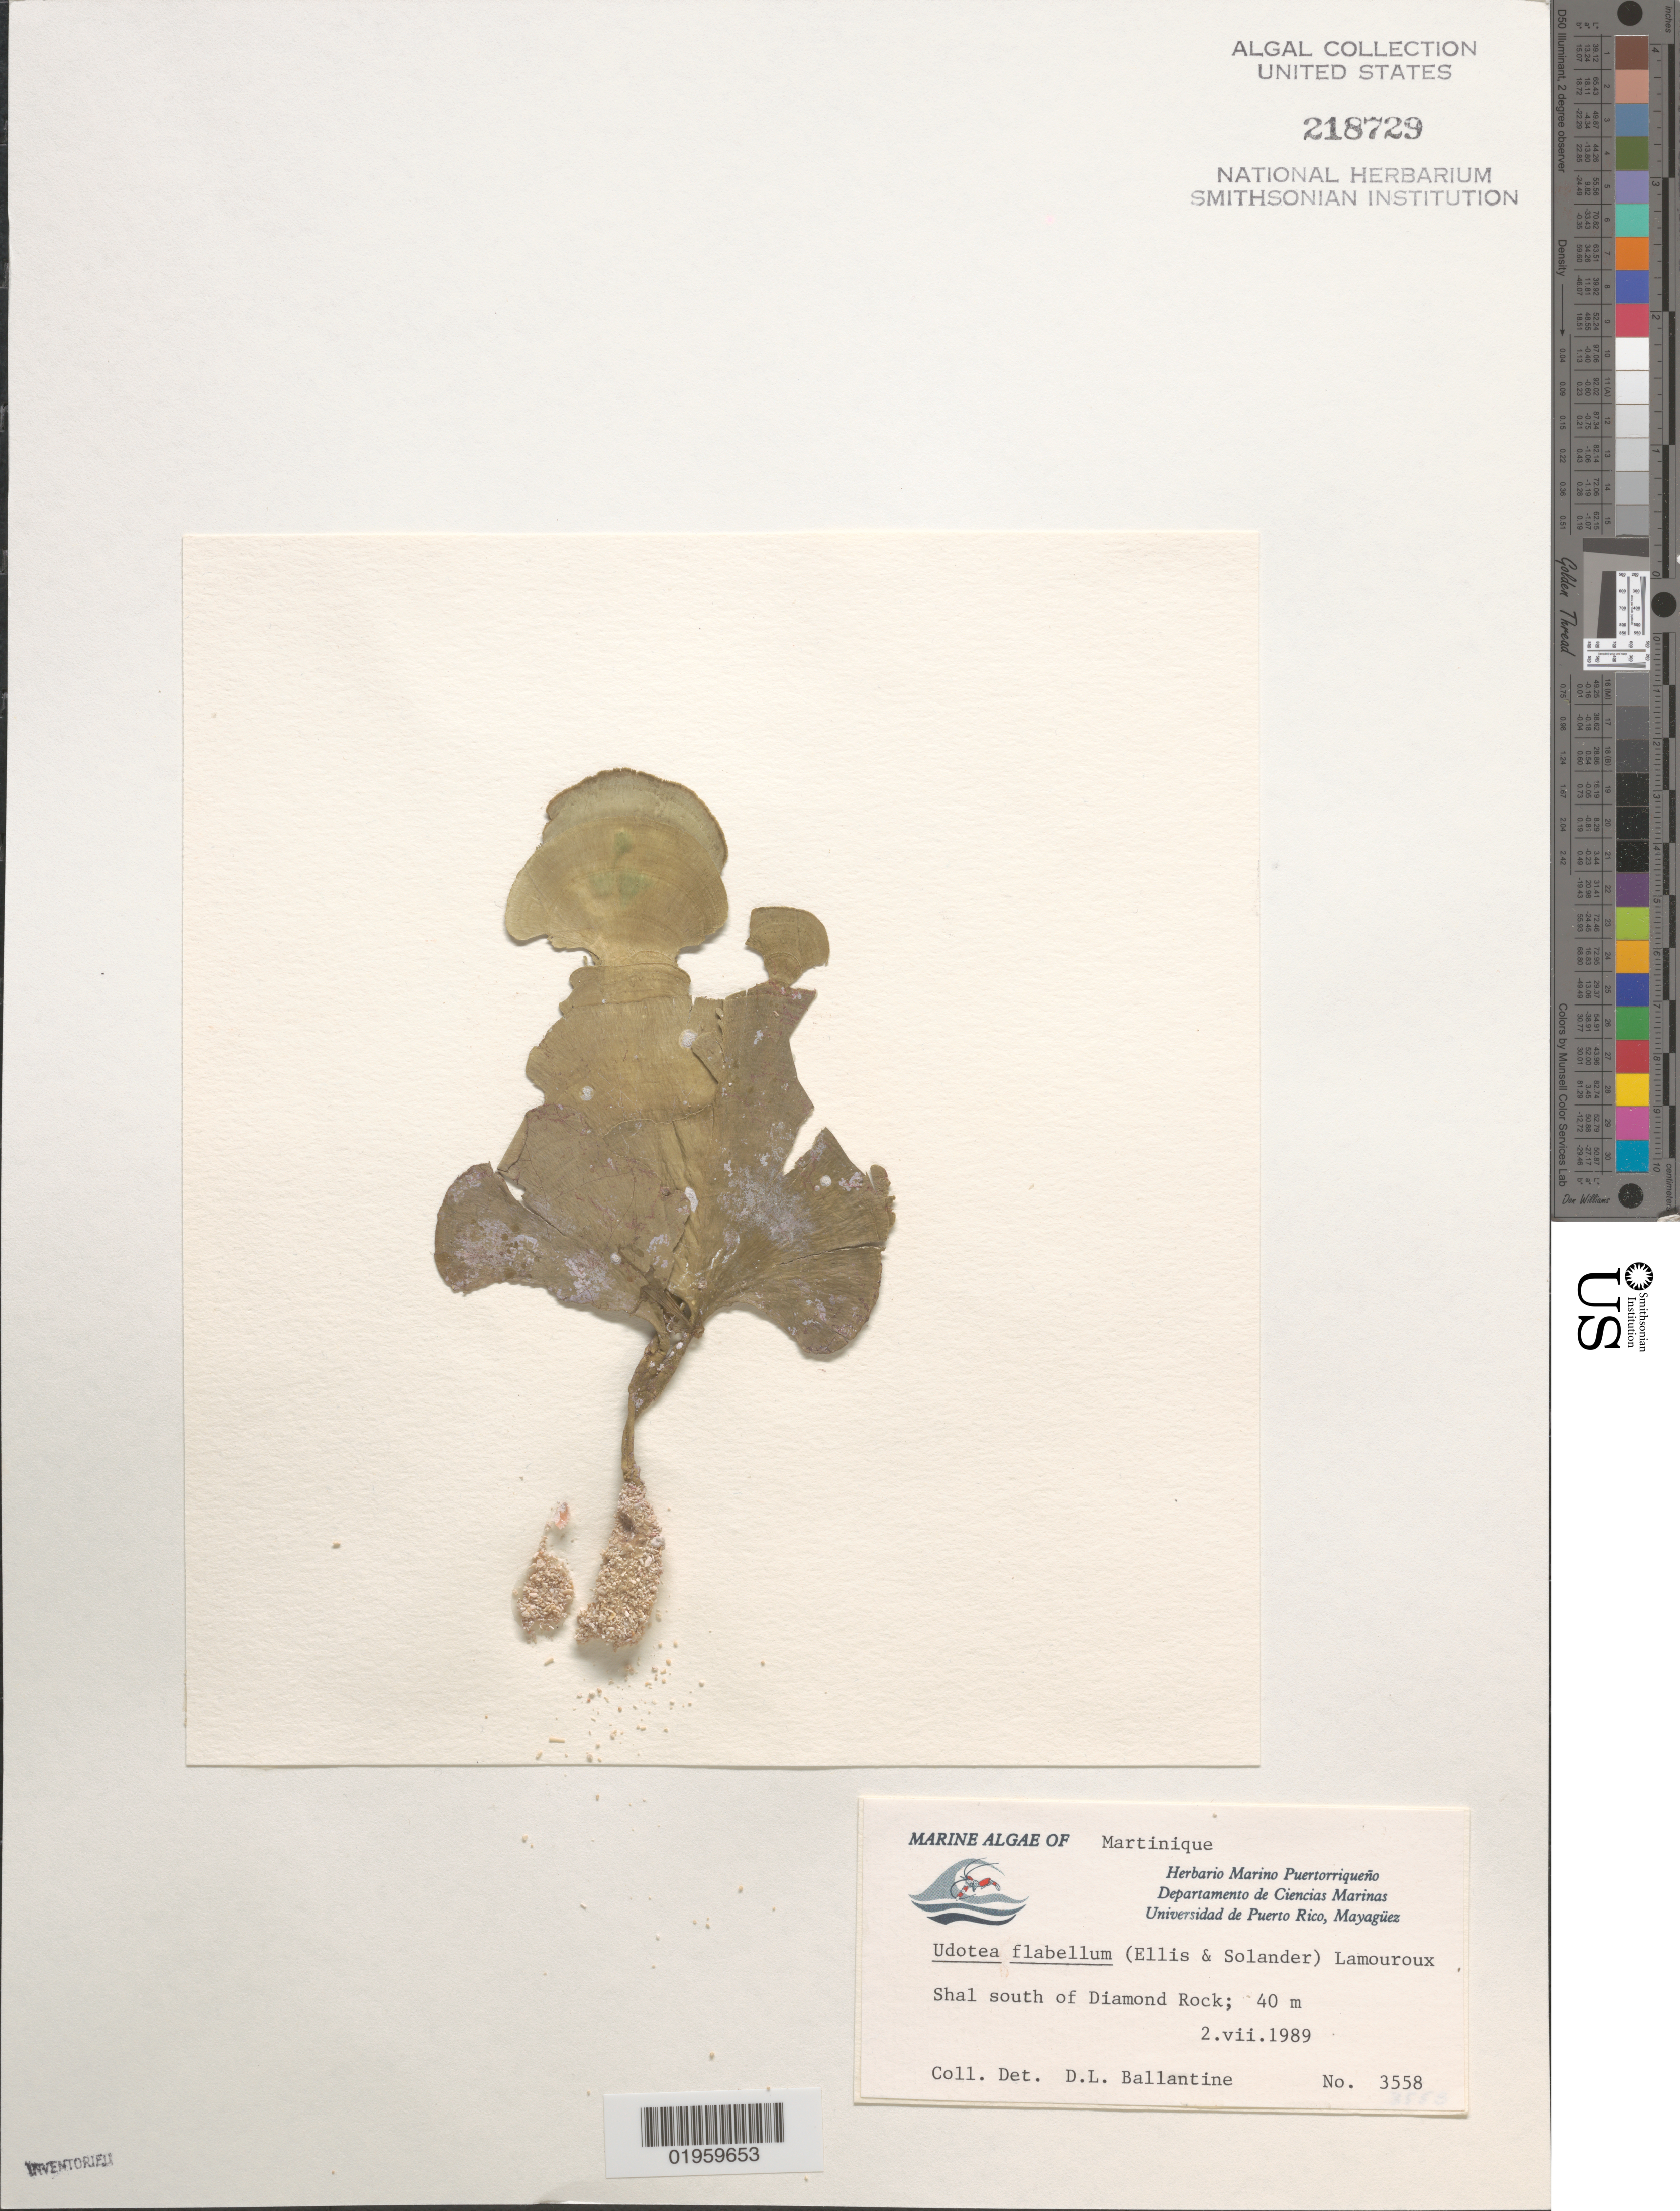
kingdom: Plantae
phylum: Chlorophyta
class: Ulvophyceae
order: Bryopsidales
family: Udoteaceae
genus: Udotea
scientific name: Udotea flabellum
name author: (J. Ellis & Sol.) M. Howe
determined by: Ballantine, D. L.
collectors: D.L. Ballantine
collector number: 3558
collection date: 1989-07-02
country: Martinique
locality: Shal south of Diamond Rock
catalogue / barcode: US 218729